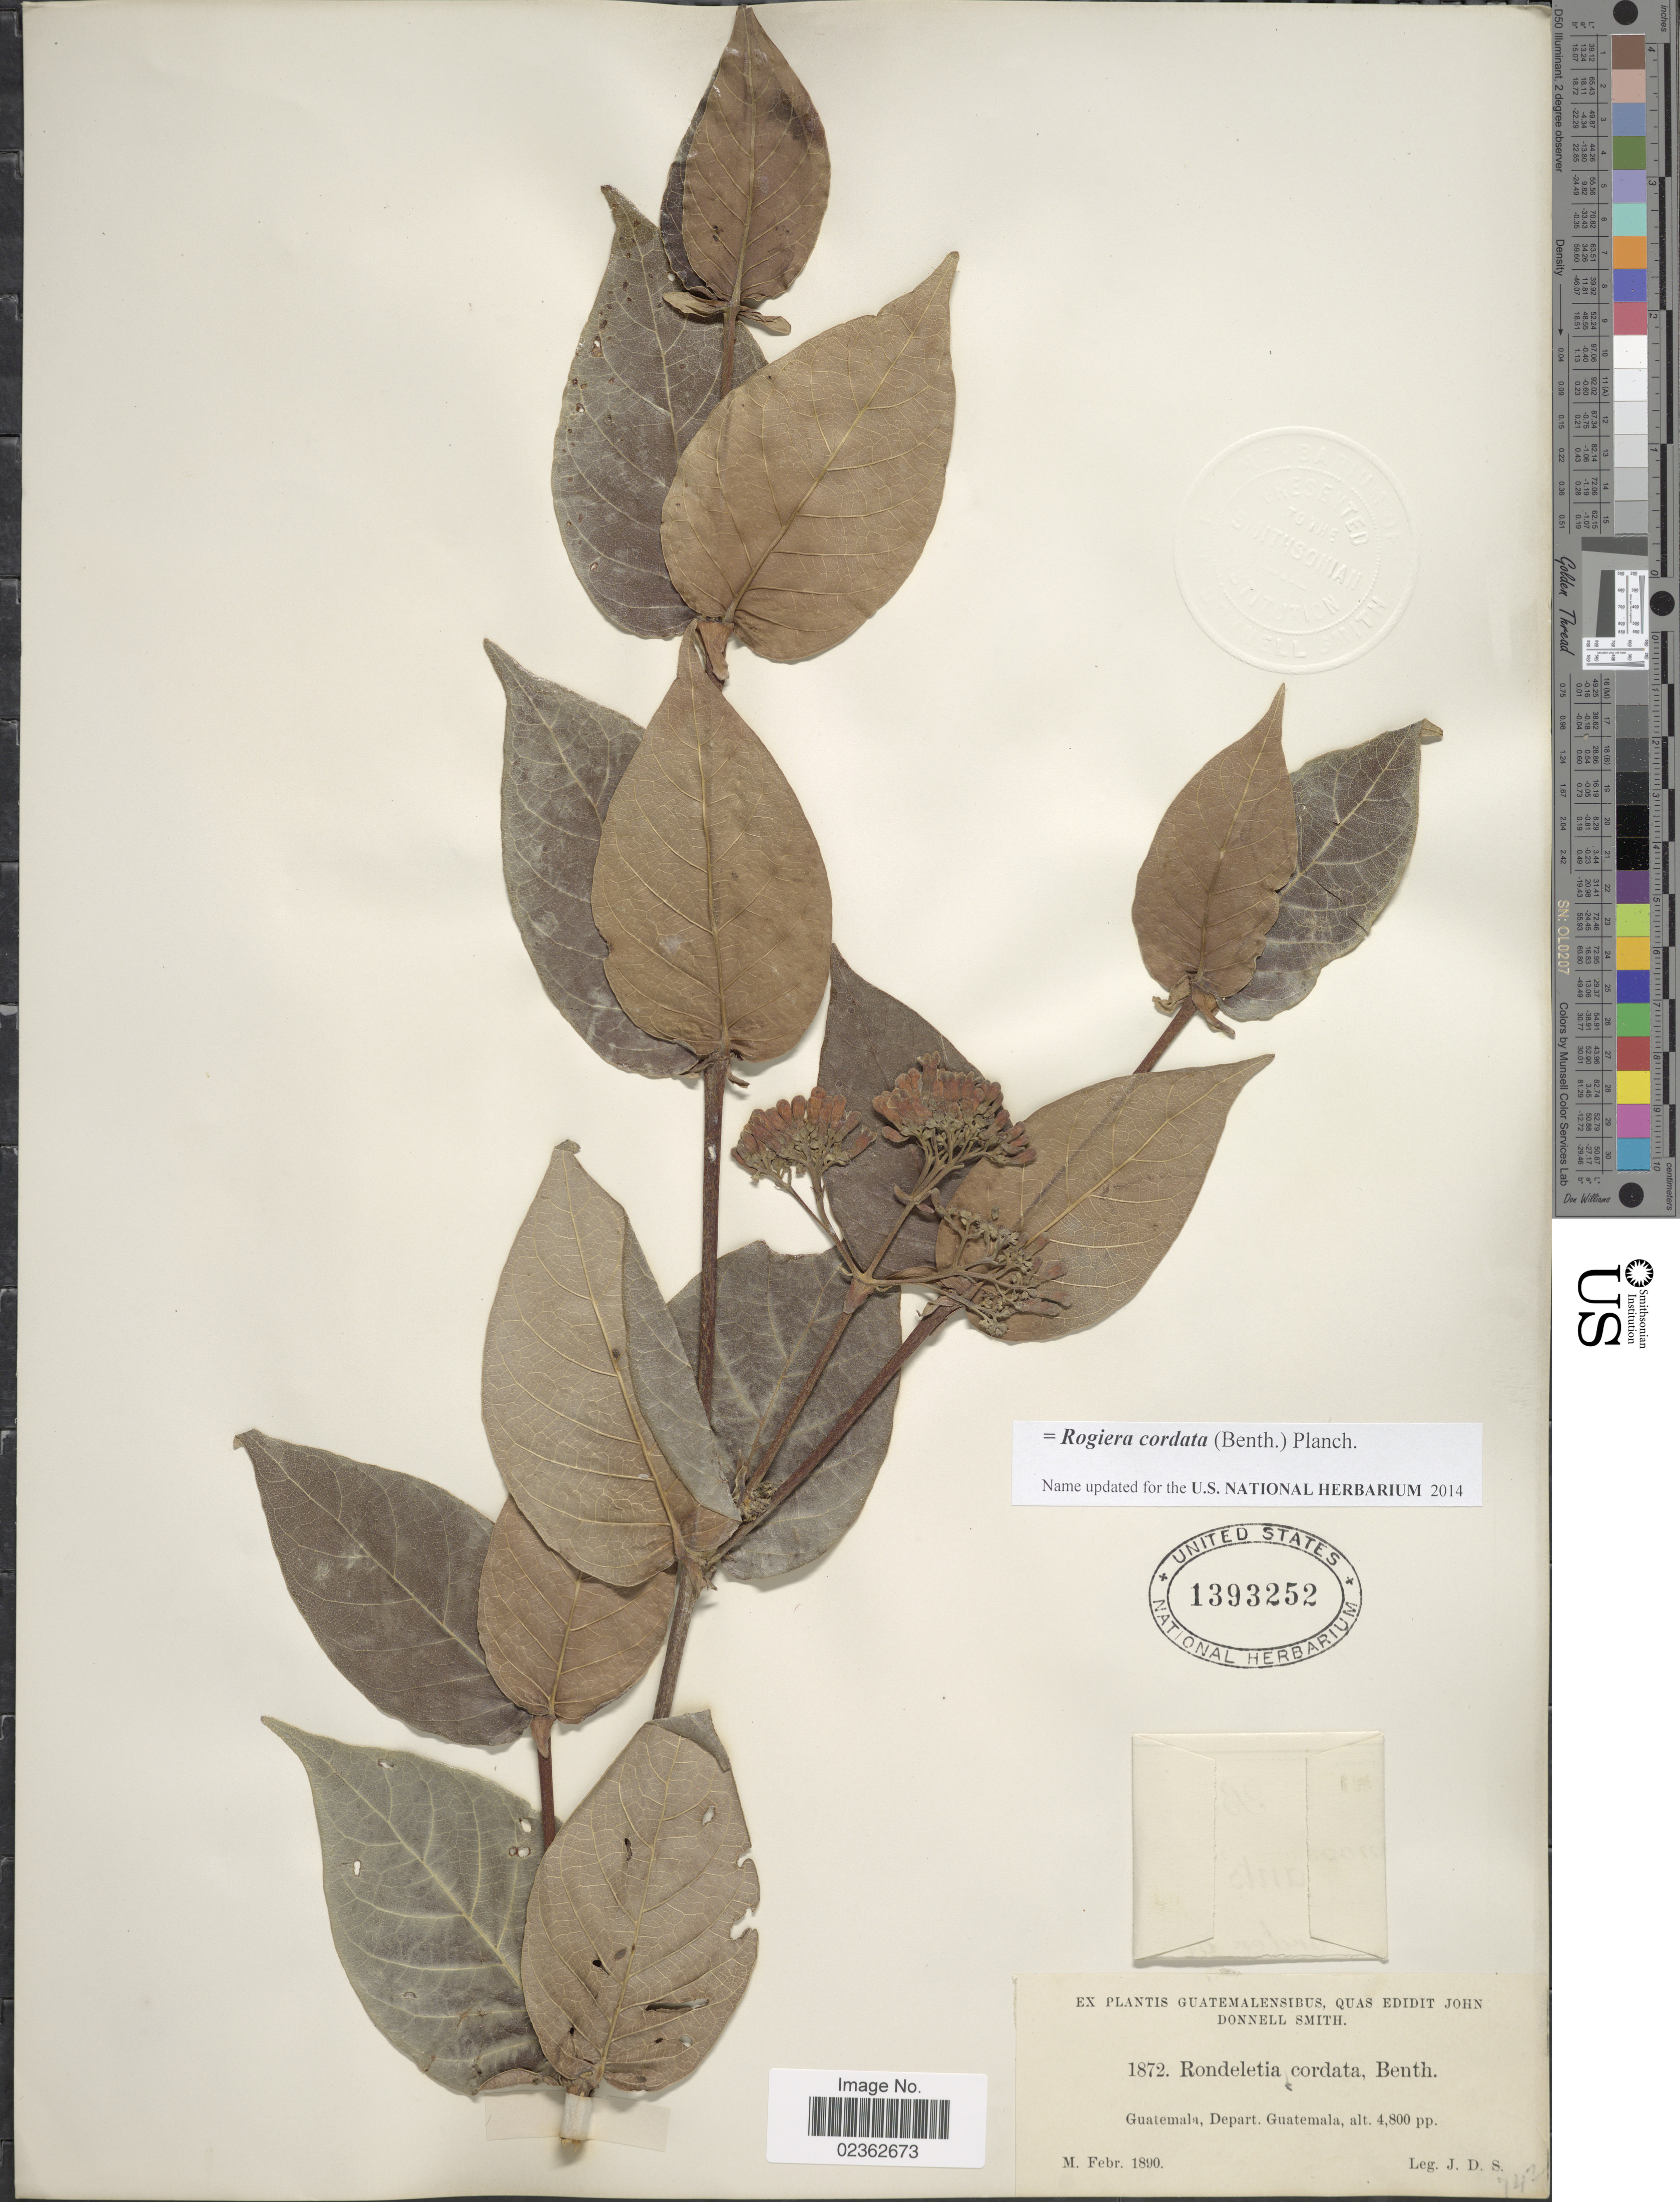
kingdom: Plantae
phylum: Tracheophyta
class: Magnoliopsida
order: Gentianales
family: Rubiaceae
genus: Rogiera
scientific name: Rogiera cordata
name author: (Benth.) Planch.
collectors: J. Donnell Smith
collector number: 1872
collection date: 1890-02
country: Guatemala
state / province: Guatemala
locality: Guatemala.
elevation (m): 1463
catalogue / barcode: US 1393252